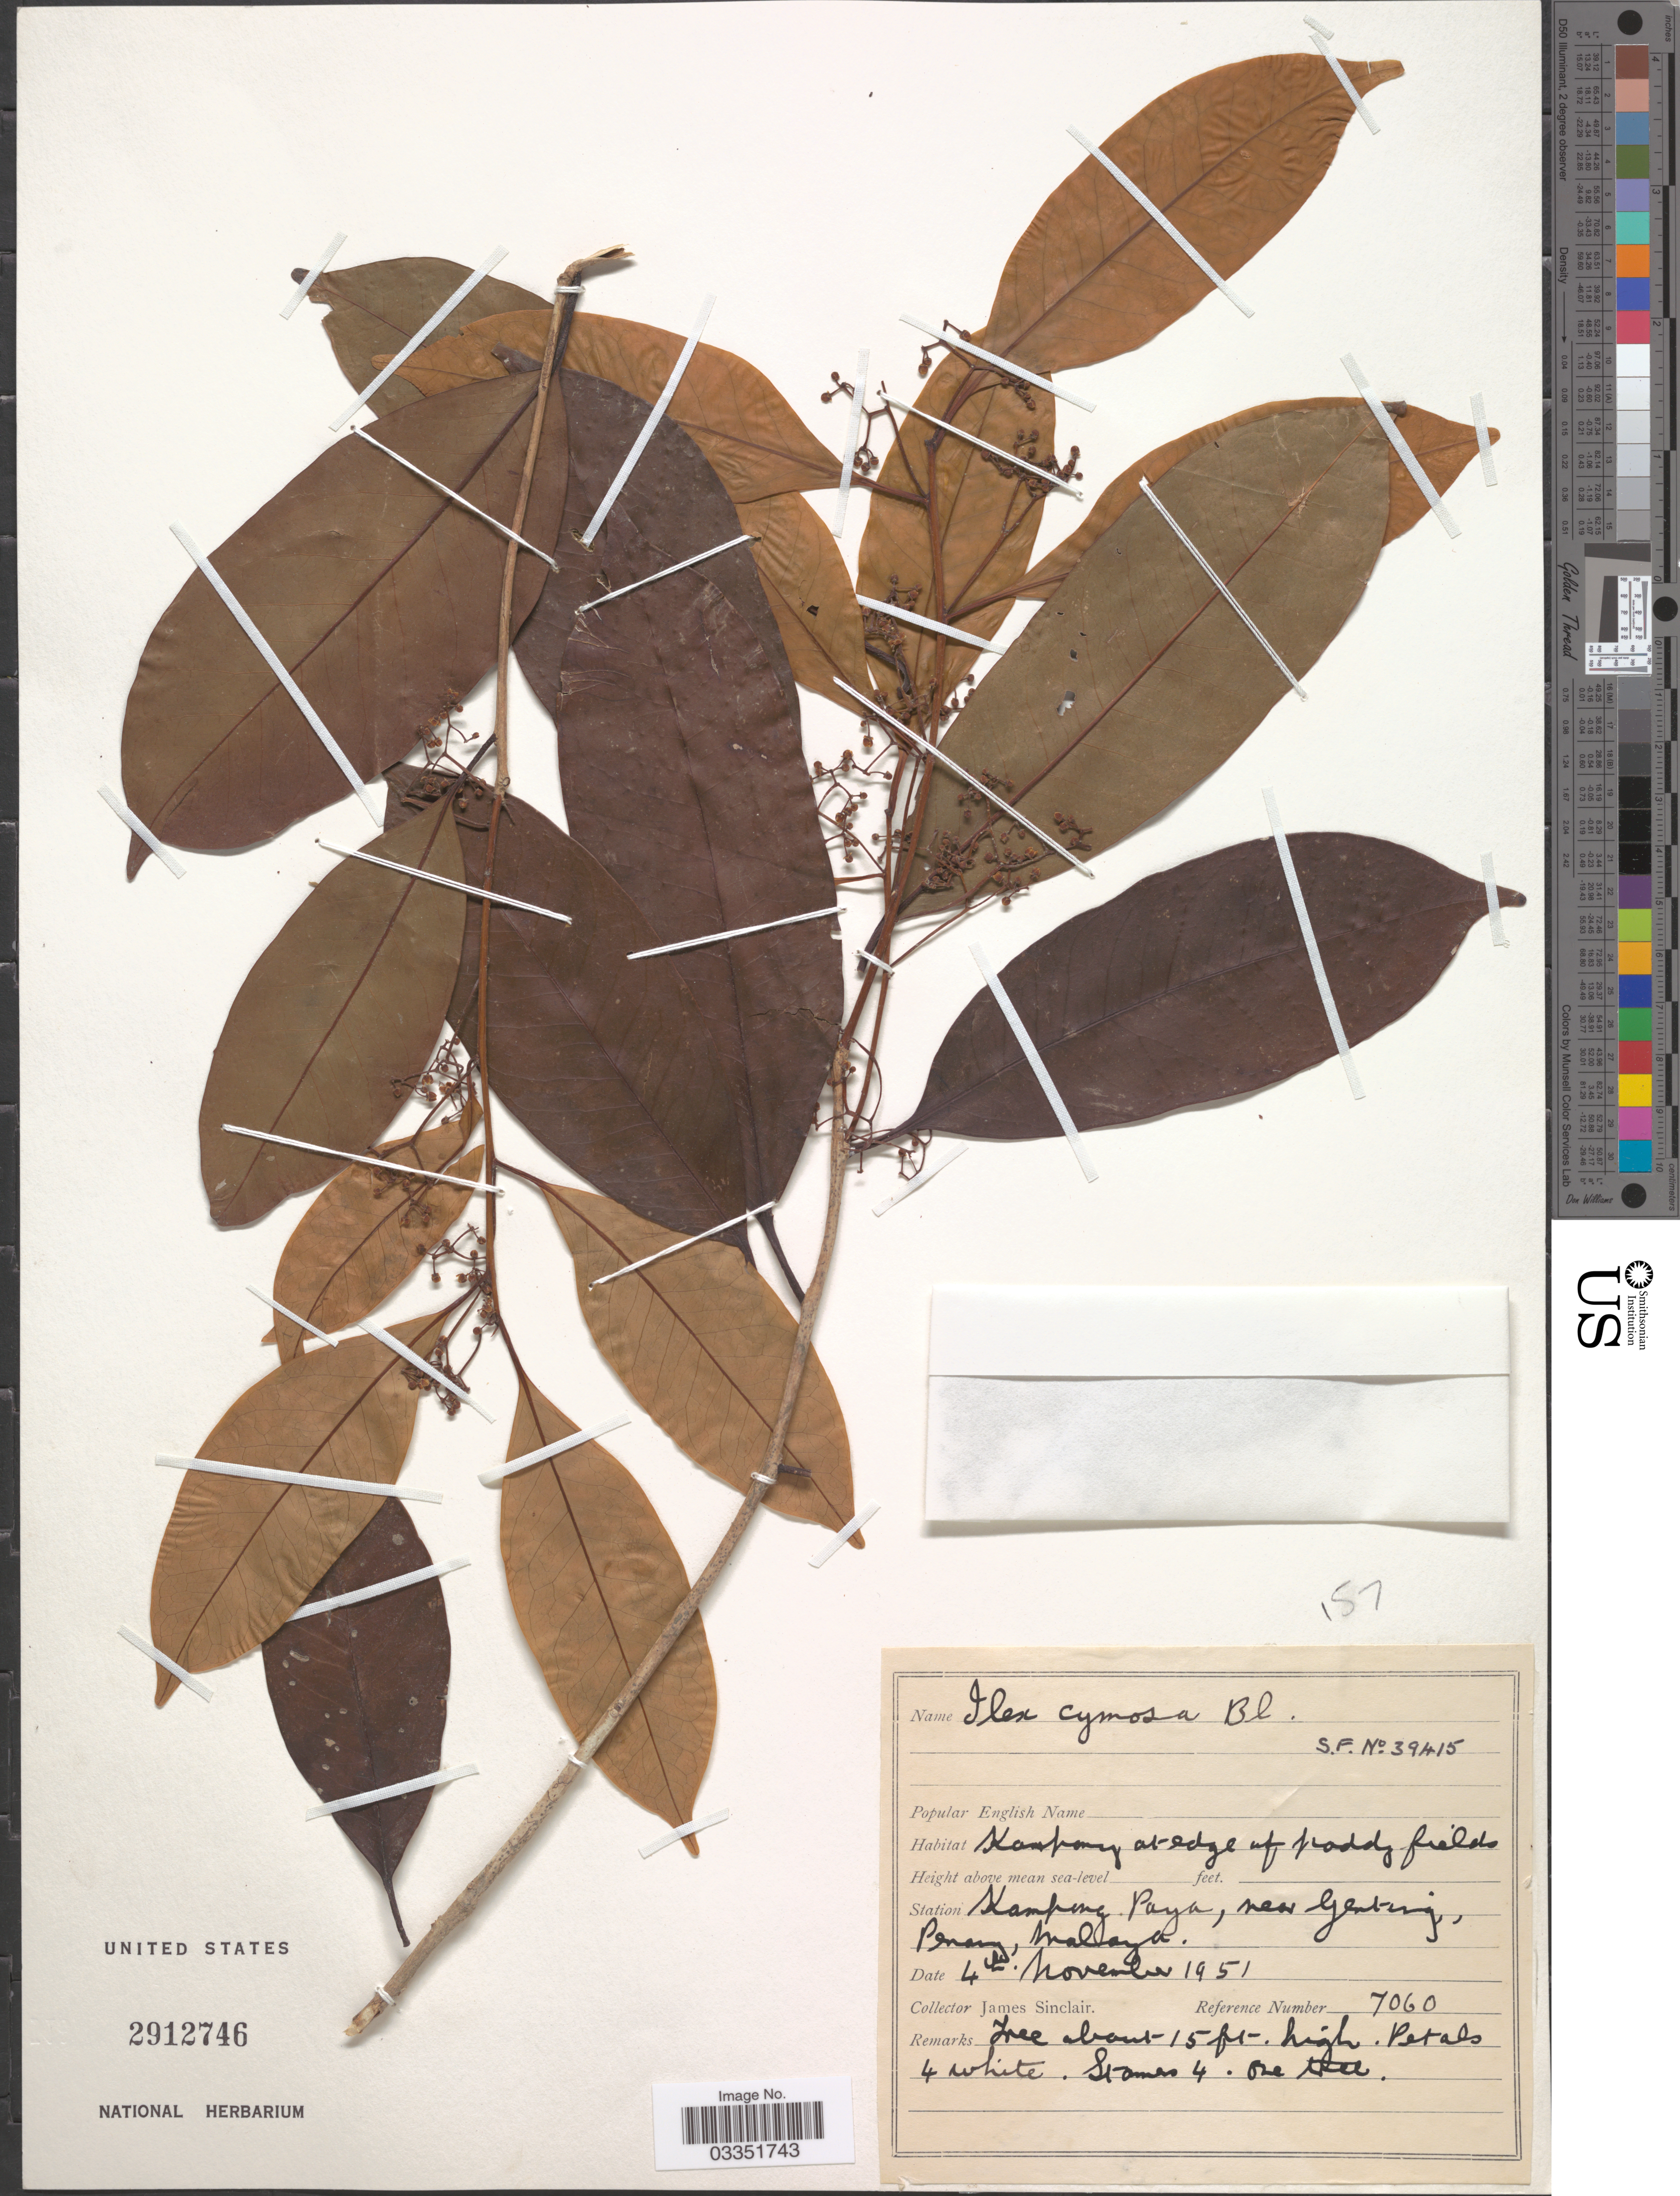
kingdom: Plantae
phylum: Tracheophyta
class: Magnoliopsida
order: Aquifoliales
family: Aquifoliaceae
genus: Ilex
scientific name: Ilex cymosa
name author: Blume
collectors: J. Sinclair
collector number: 7060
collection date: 1951-11-04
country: Malaysia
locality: Station Kampong Paya, near Genting, Penang, Malaya.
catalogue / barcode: US 2912746